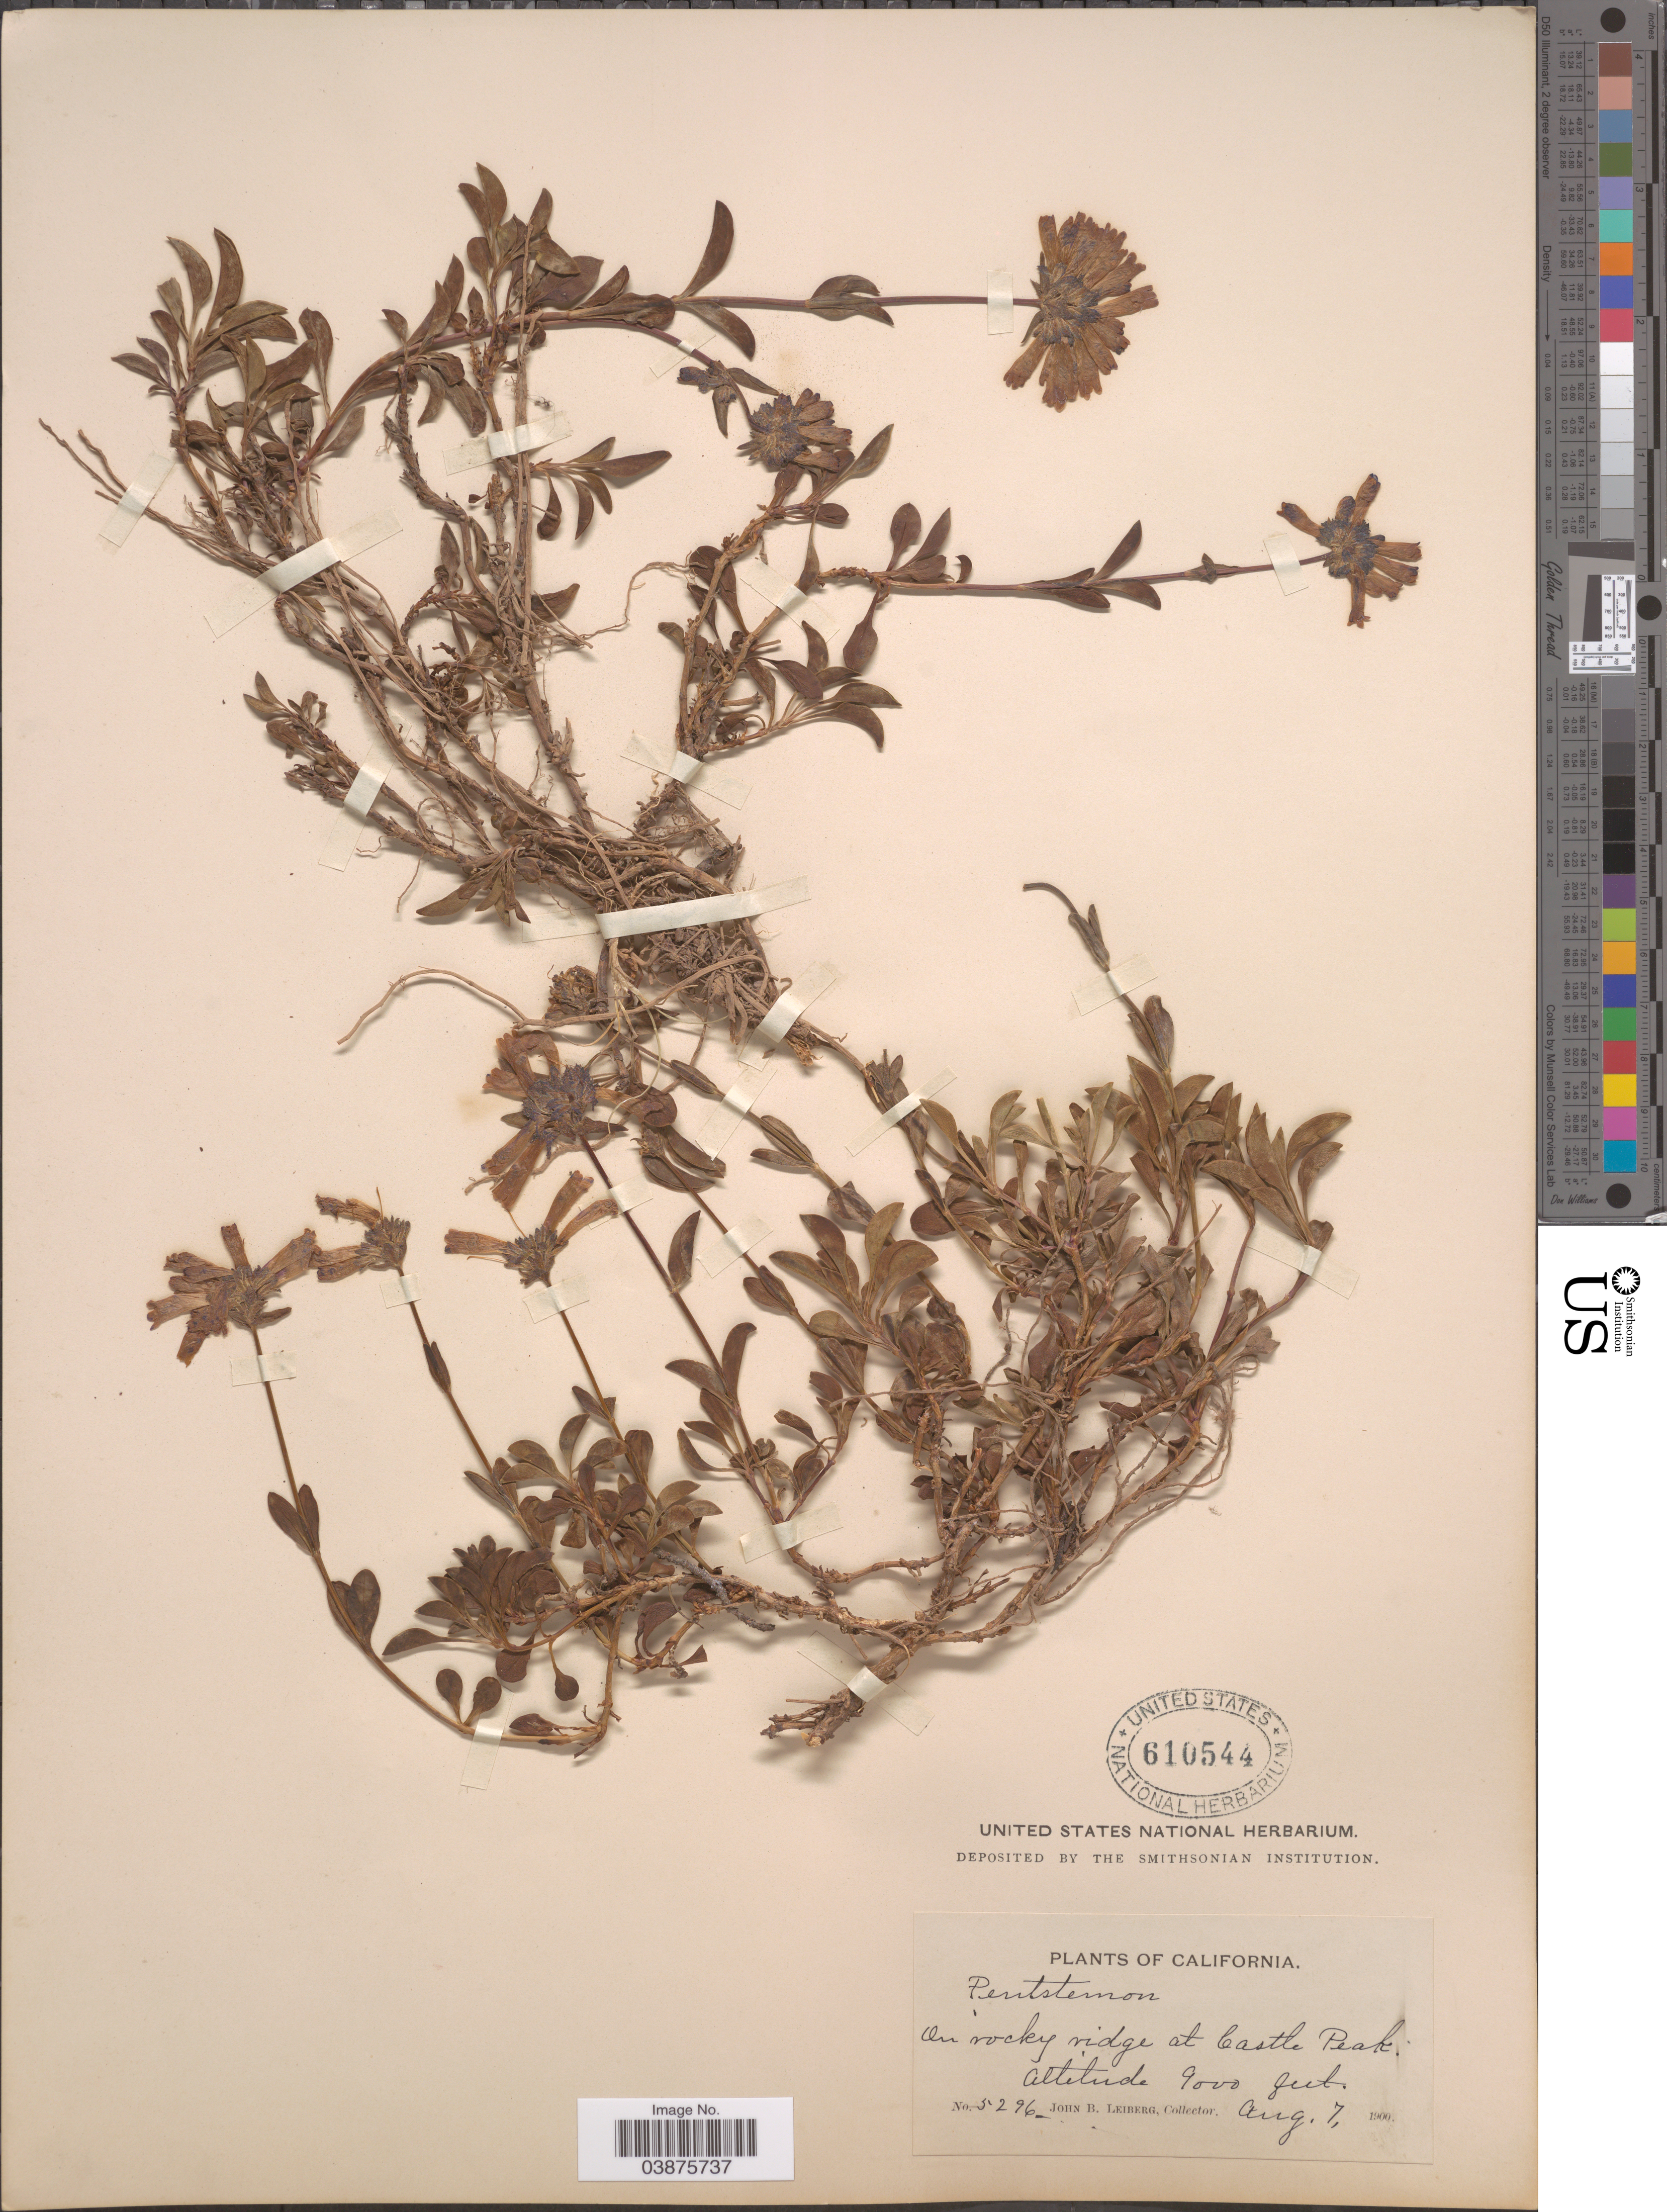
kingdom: Plantae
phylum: Tracheophyta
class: Magnoliopsida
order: Lamiales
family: Plantaginaceae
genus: Penstemon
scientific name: Penstemon heterodoxus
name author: A. Gray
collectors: J. B. Leiberg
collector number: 5296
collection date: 1900-08-07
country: United States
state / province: California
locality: On rocky ridge at Castle Peak.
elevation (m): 2743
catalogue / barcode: US 610544